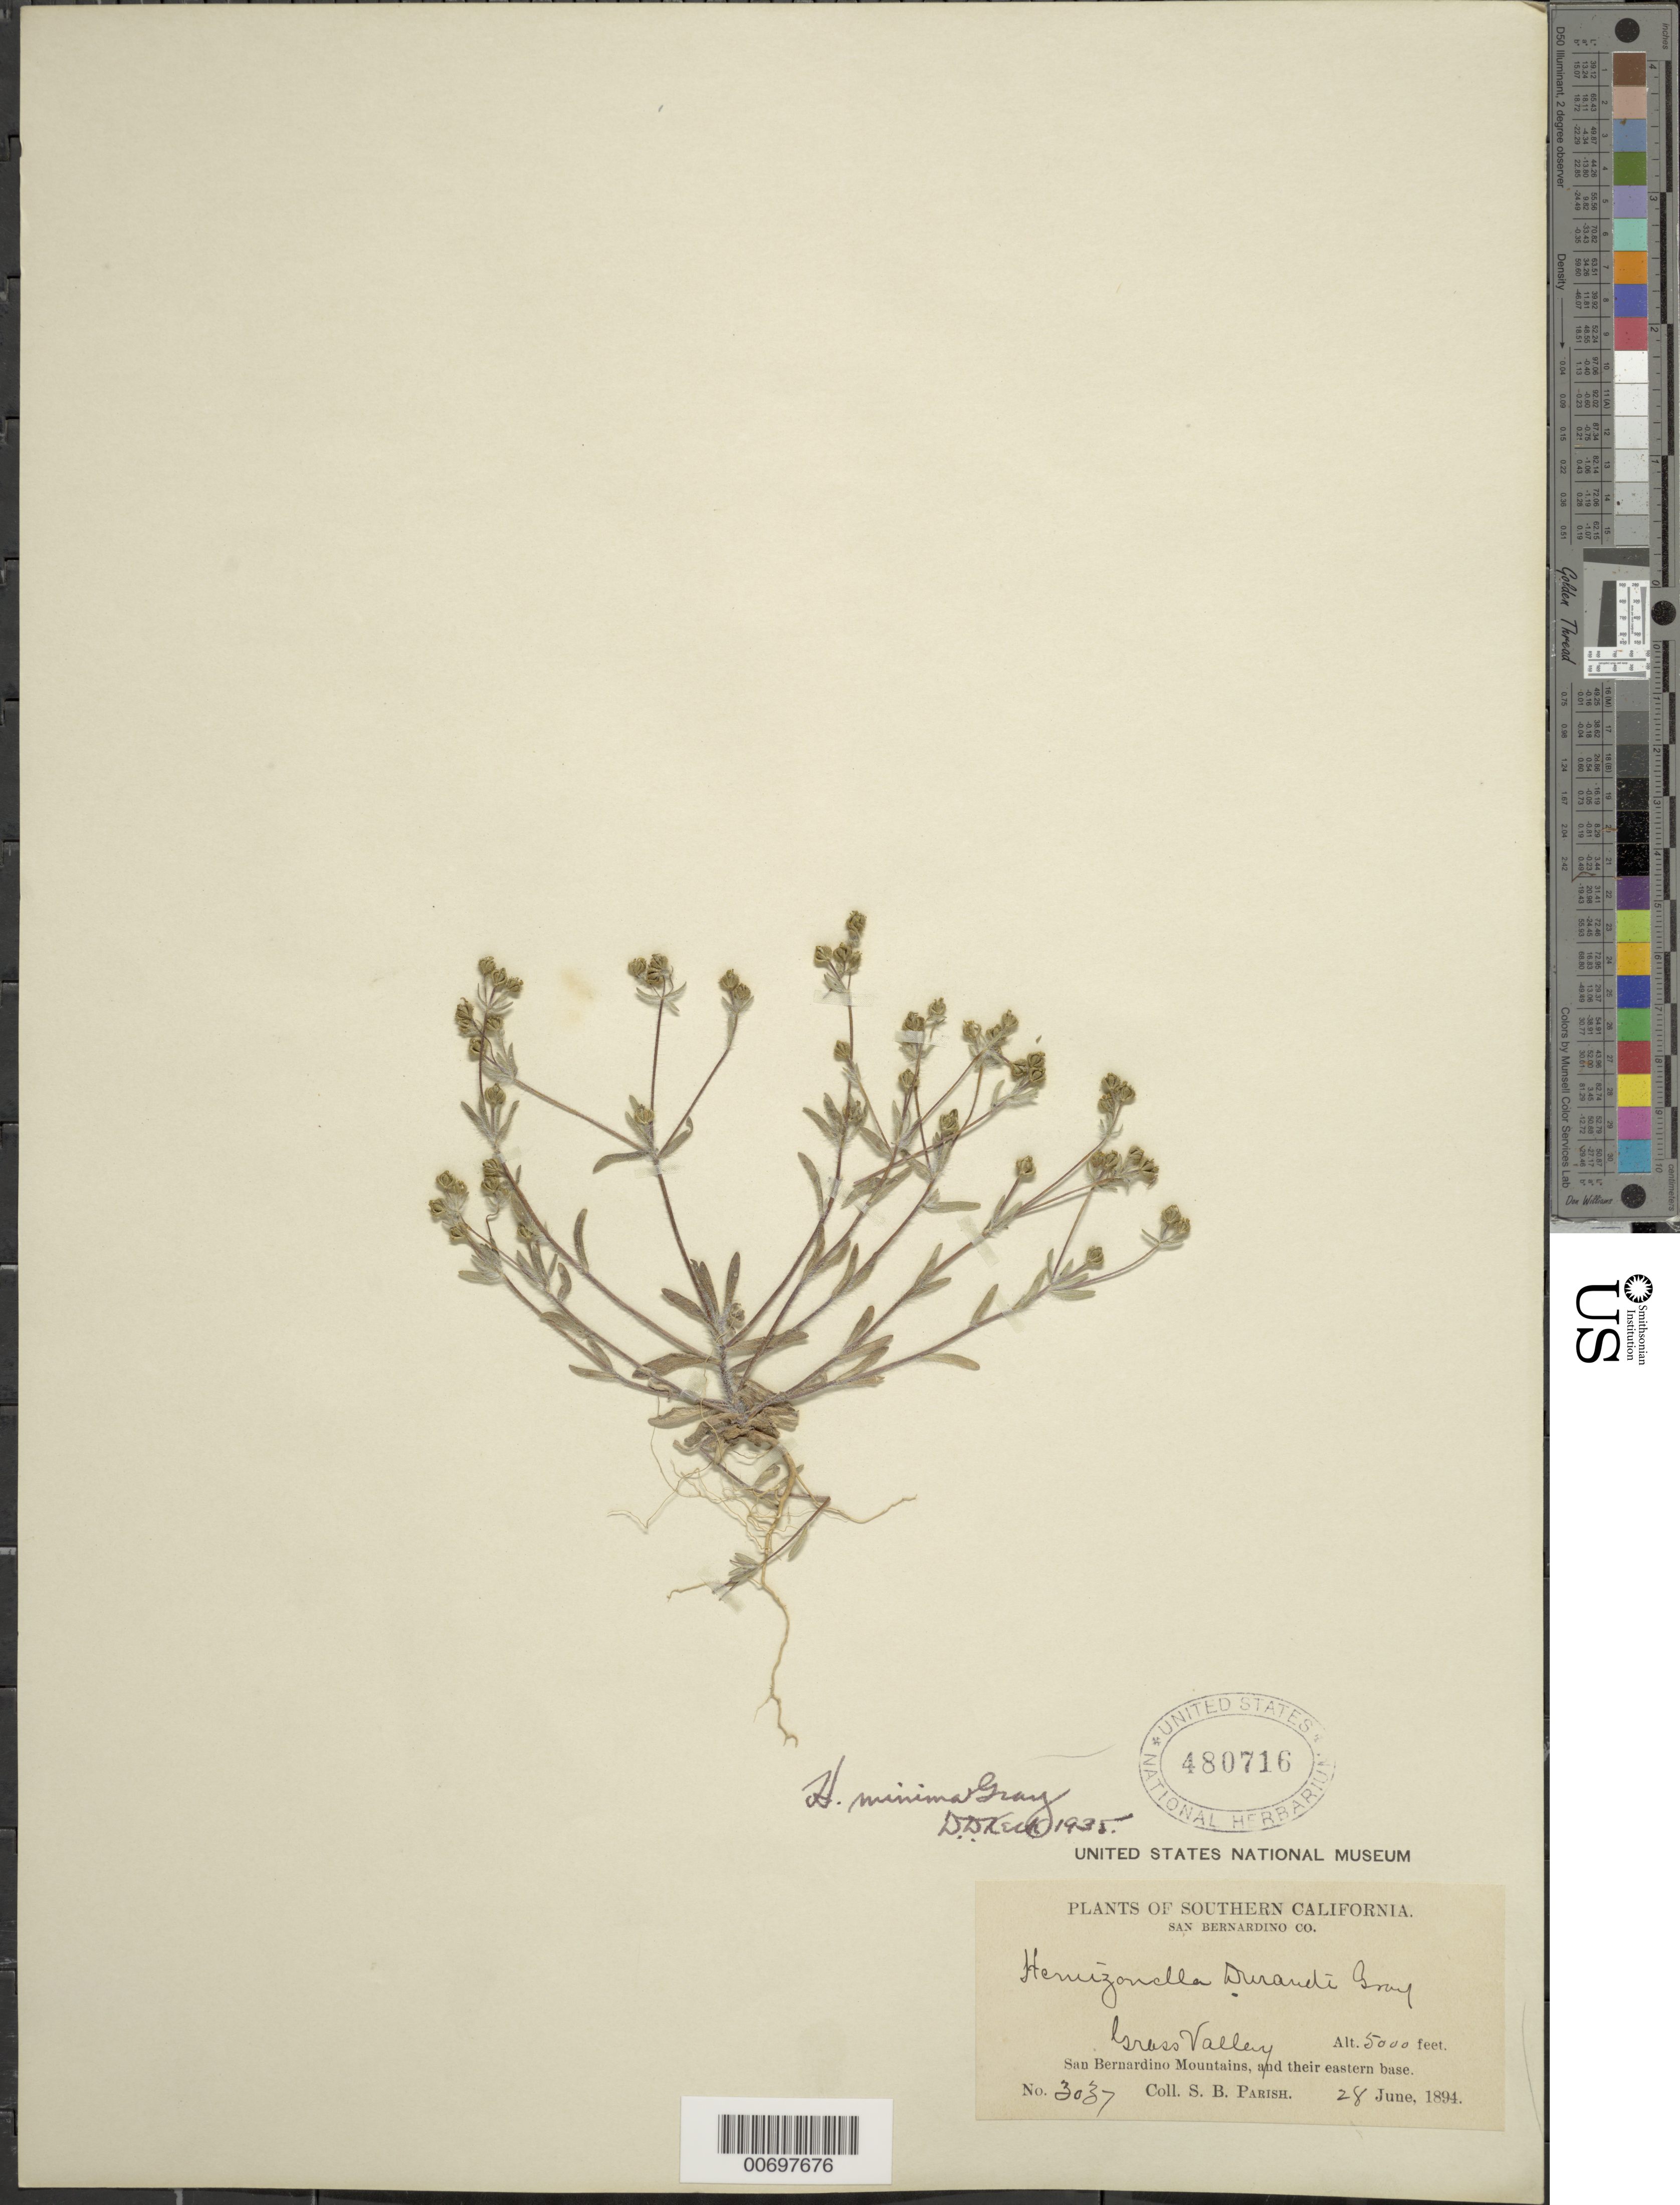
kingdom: Plantae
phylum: Tracheophyta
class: Magnoliopsida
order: Asterales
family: Asteraceae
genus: Hemizonella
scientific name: Hemizonella minima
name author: (A. Gray) A. Gray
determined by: Keck, David D.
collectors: S. B. Parish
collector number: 3037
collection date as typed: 28 Jun 1894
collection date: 1894-06-28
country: United States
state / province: California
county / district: San Bernardino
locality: Grass (?) Valley, San Bernardino Mts., and their eastern base.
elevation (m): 1524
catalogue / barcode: US 480716